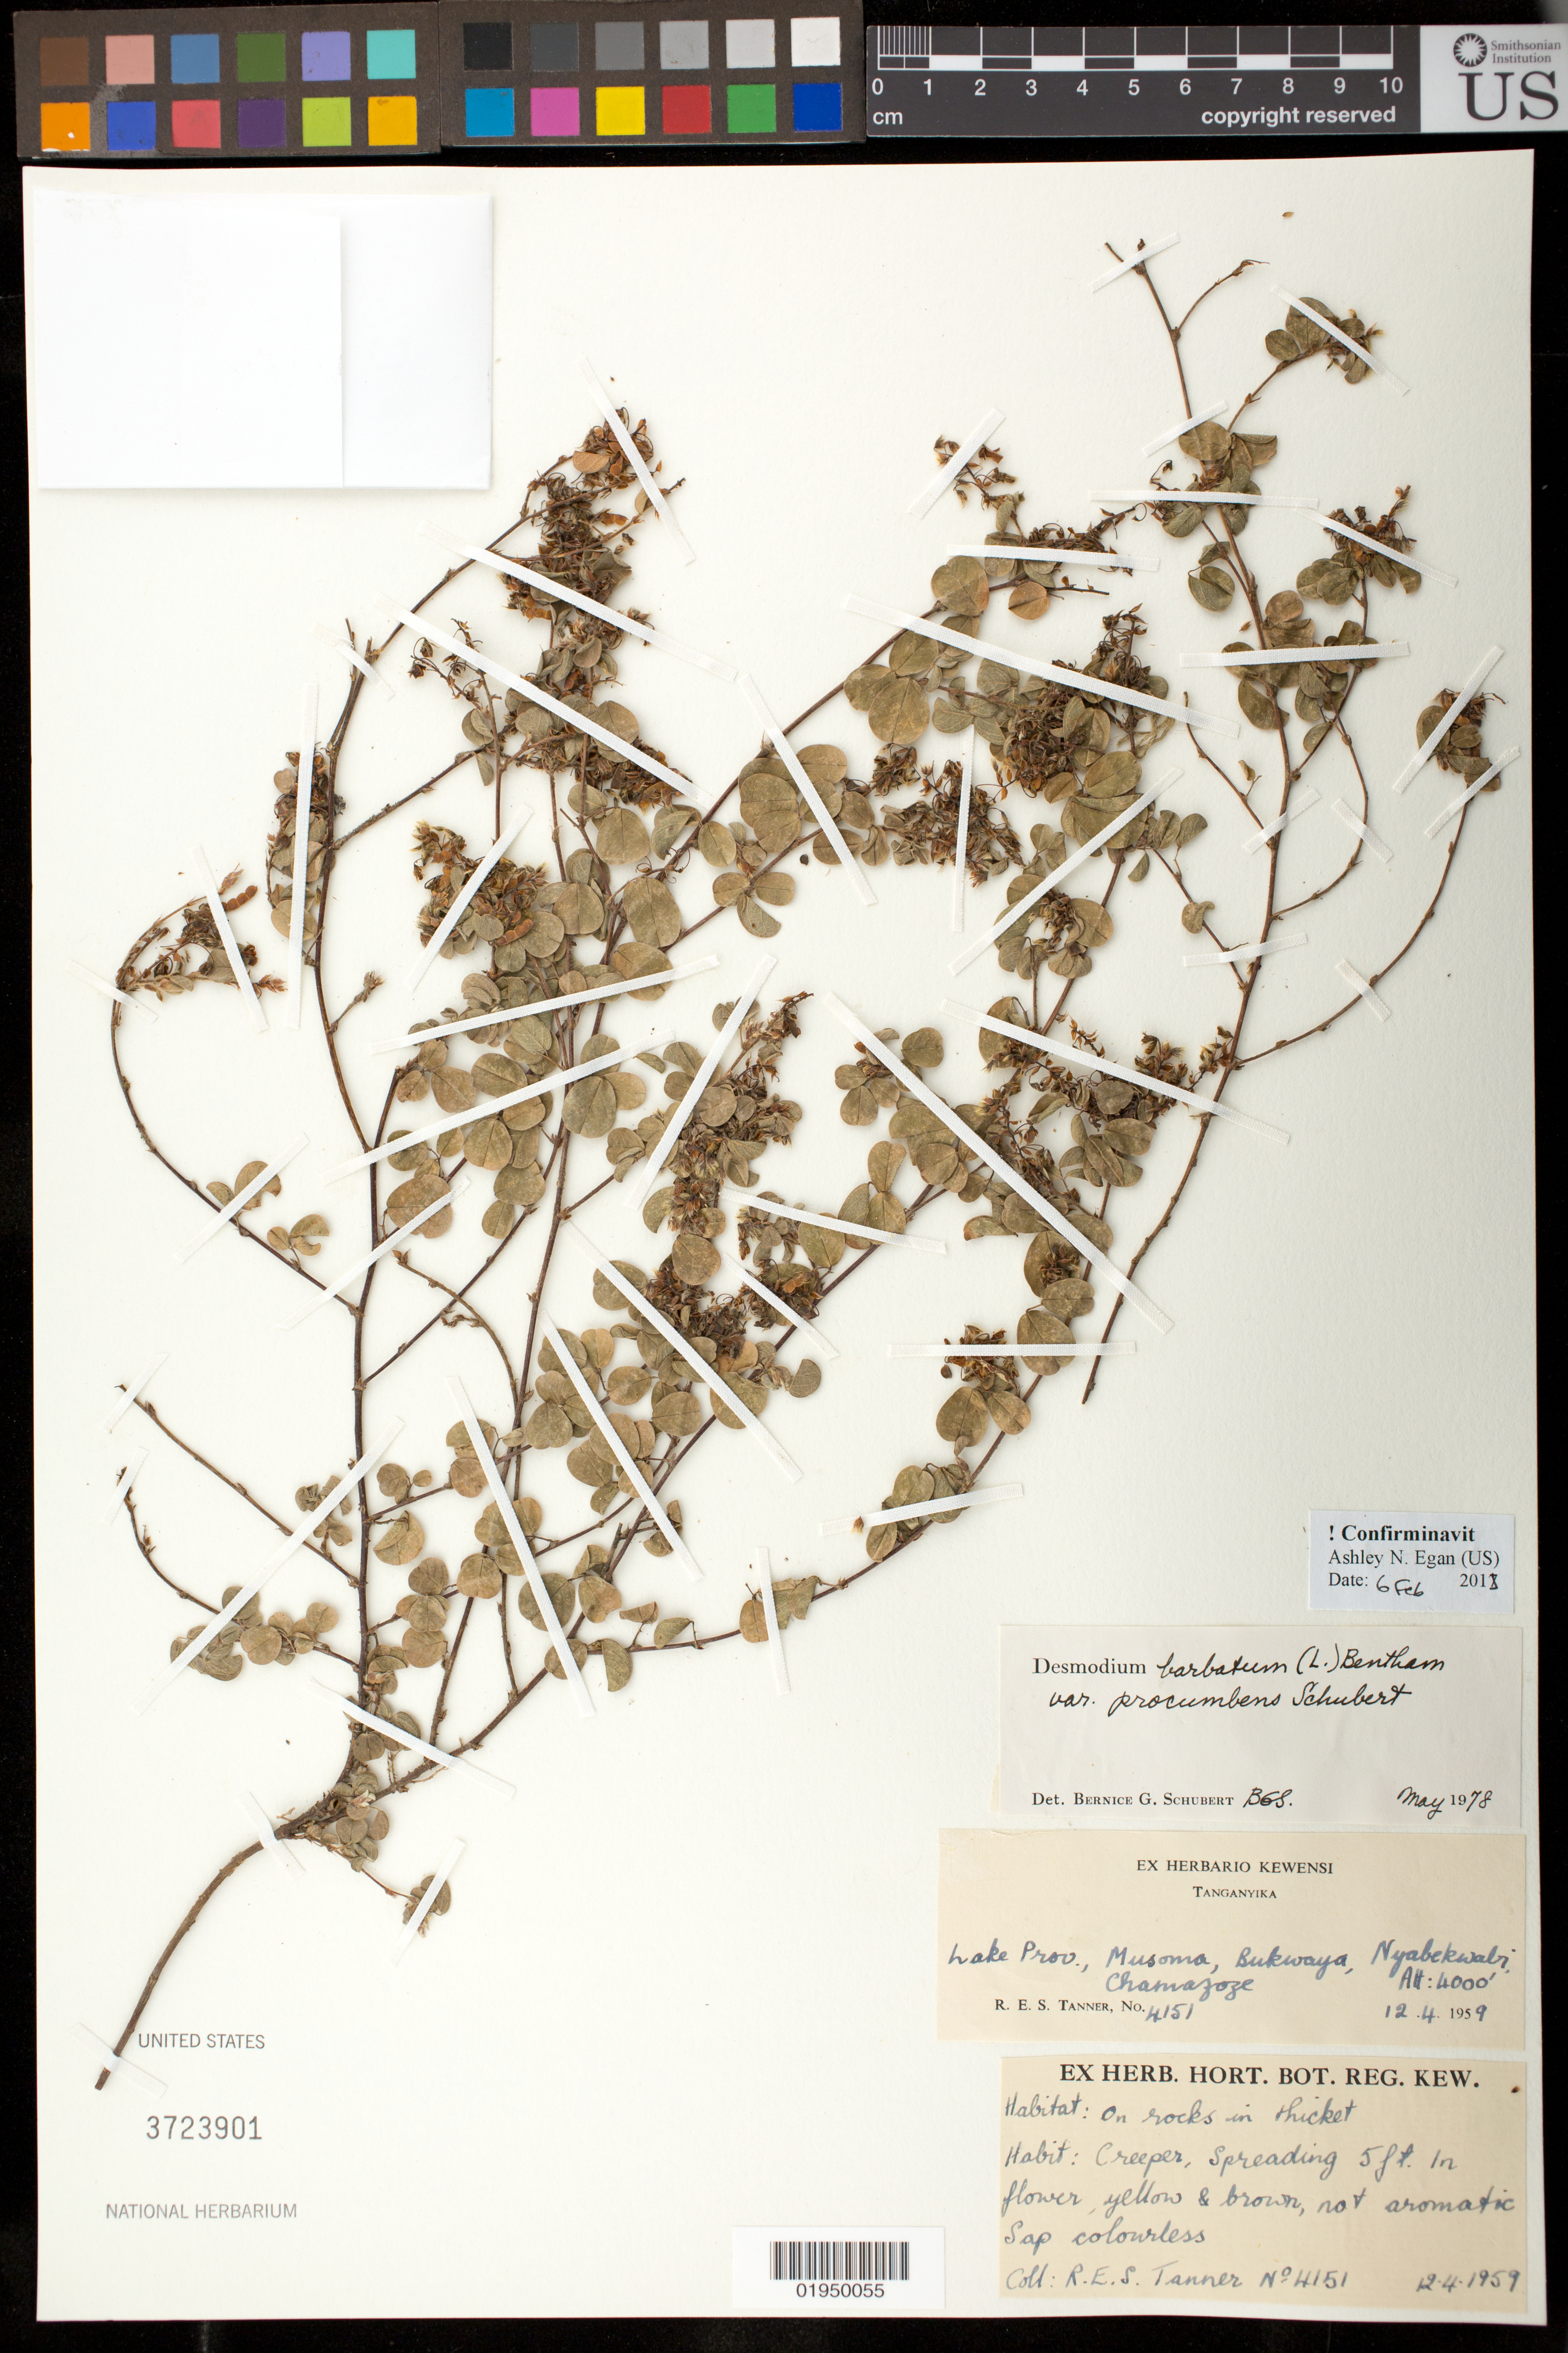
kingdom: Plantae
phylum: Tracheophyta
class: Magnoliopsida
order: Fabales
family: Fabaceae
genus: Grona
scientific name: Grona barbata var. procumbens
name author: (B.G. Schub.) H. Ohashi & K. Ohashi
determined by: Strong, Mark T., (BOT), Smithsonian Institution - National Museum of Natural History (UNITED STATES)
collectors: R. Tanner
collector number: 4151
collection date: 1959-04-12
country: Tanzania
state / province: Mwanza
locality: Tanganyika, Lake Prov., Musoma, Bukwaya, Nyabekwali, Chamatoze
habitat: On rocks in thicket.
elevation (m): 1219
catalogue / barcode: US 3723901